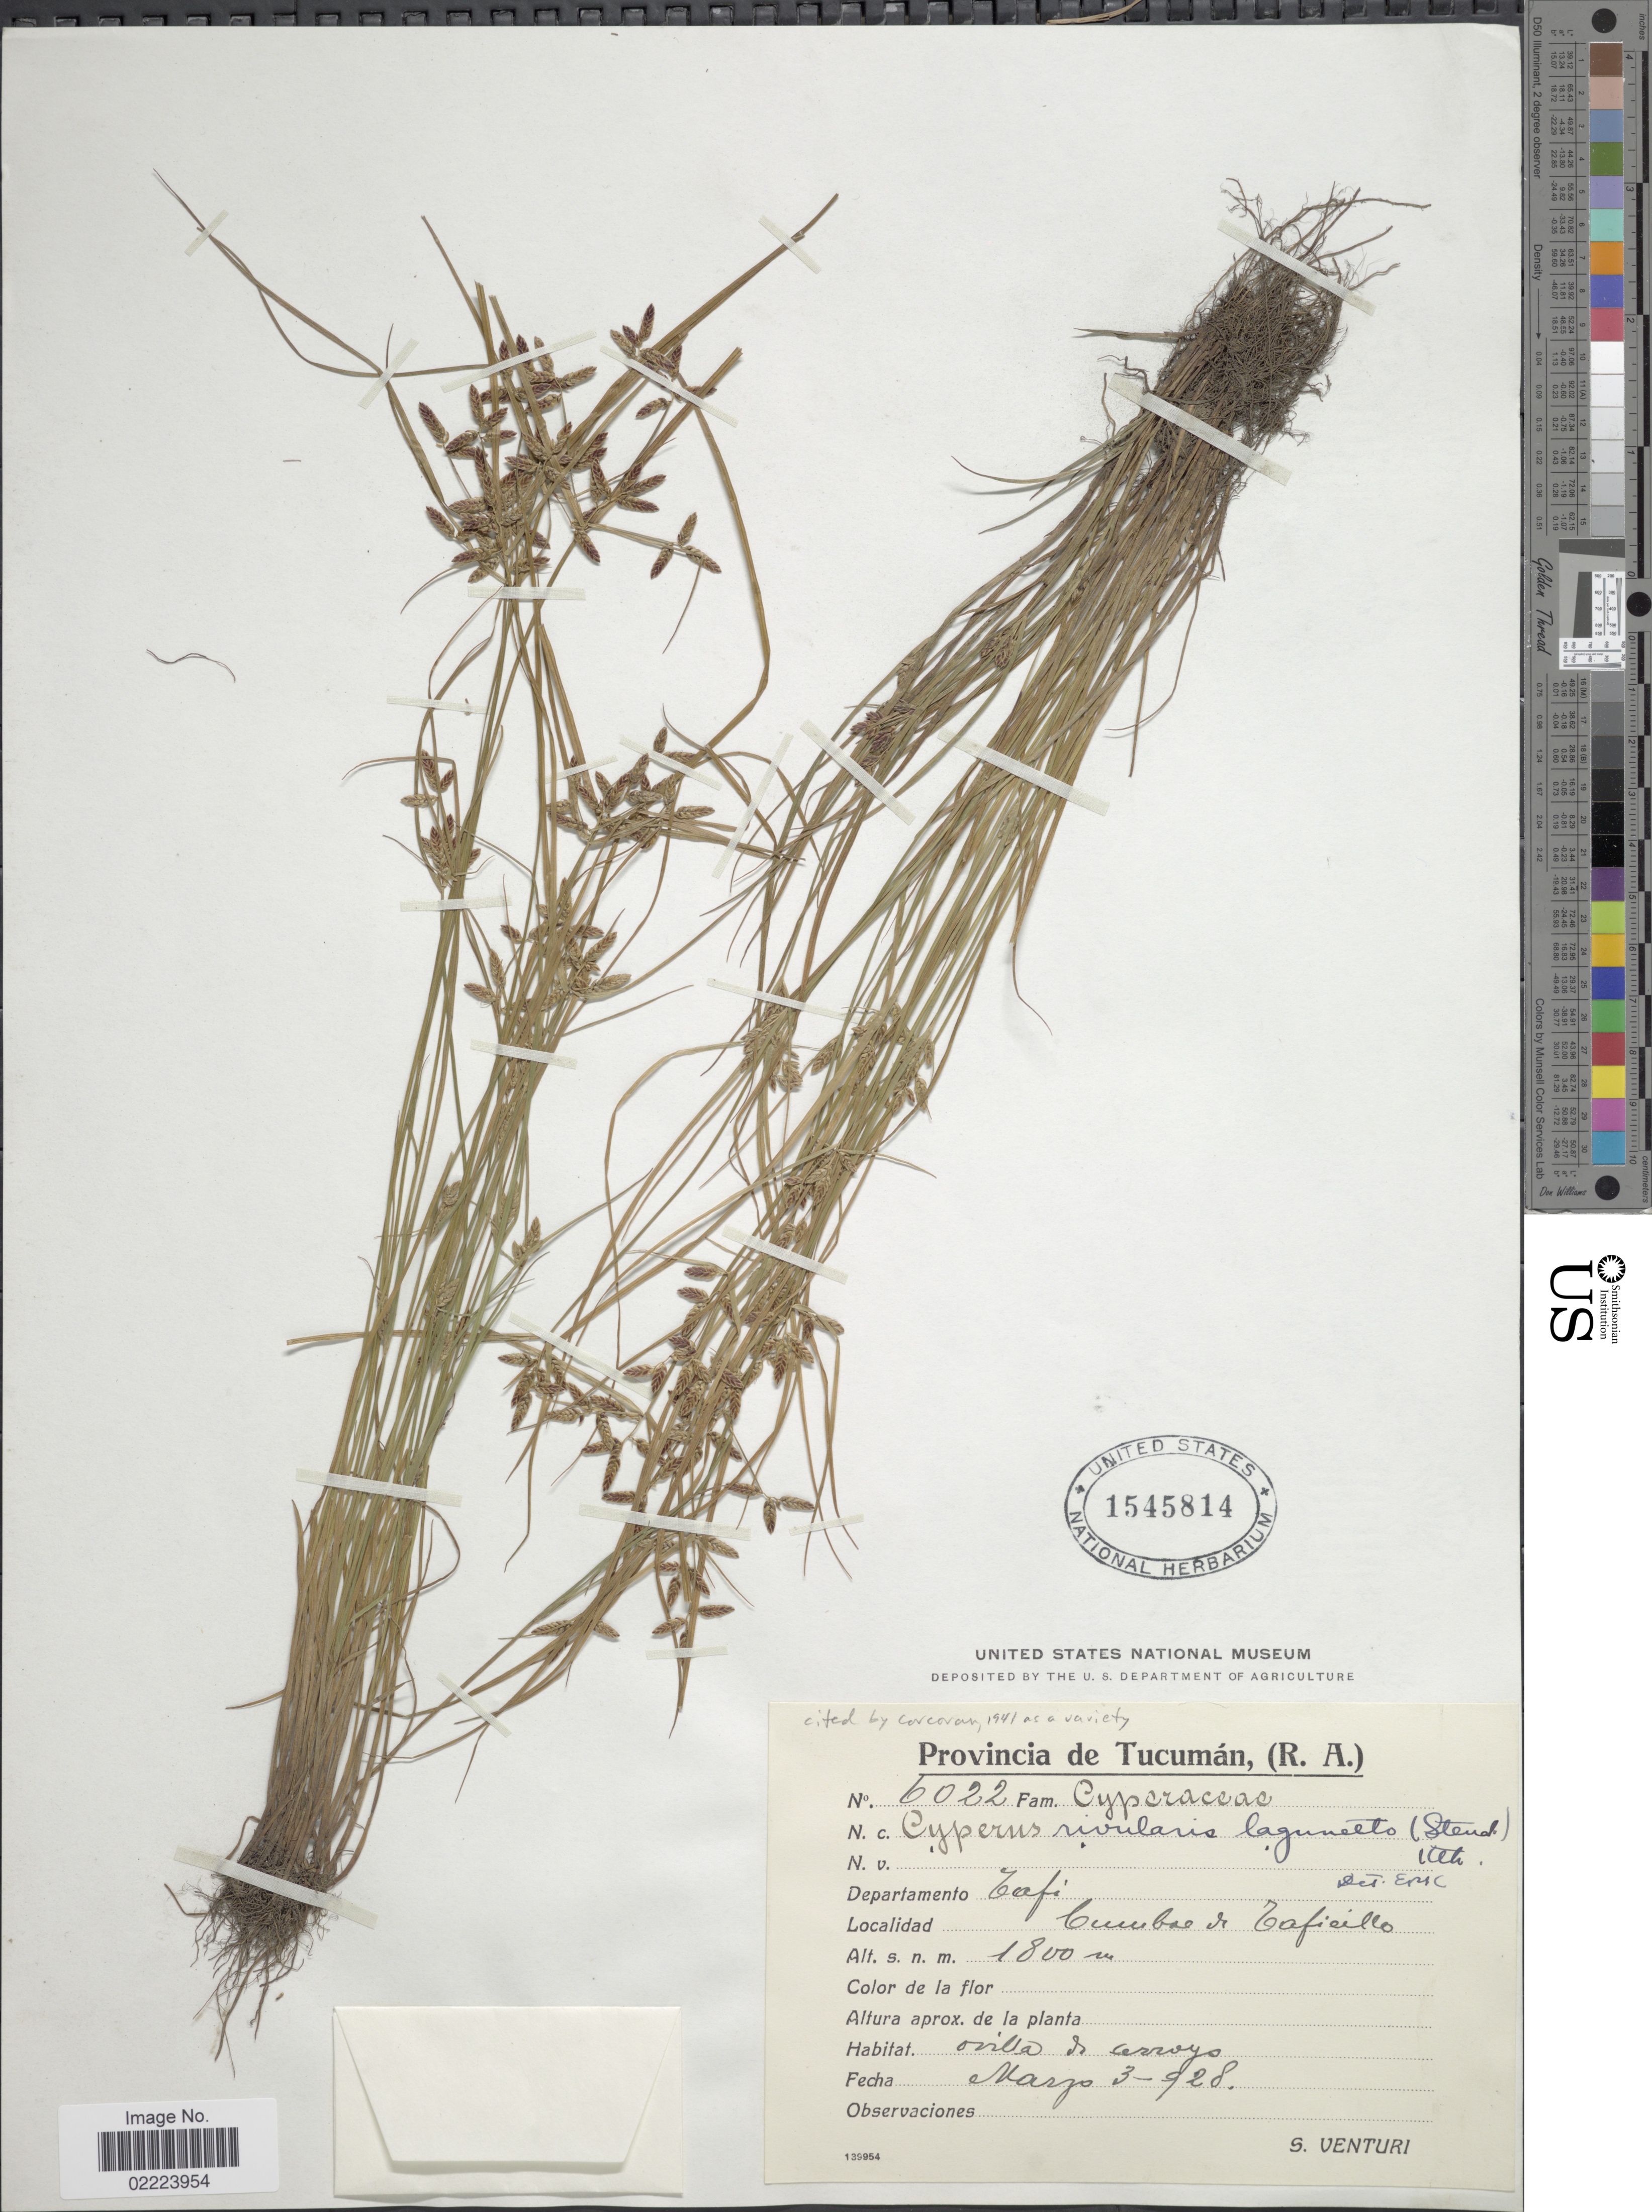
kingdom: Plantae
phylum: Tracheophyta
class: Liliopsida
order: Poales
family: Cyperaceae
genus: Cyperus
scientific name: Cyperus bipartitus Torr.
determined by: Strong, Mark T., (BOT), Smithsonian Institution - National Museum of Natural History (UNITED STATES)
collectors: S. Venturi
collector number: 6022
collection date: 1928-03-03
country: Argentina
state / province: Tucuman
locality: (R.A.) Departamento Tafi, Cumbre de Taficillo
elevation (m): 1800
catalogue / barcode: US 1545814